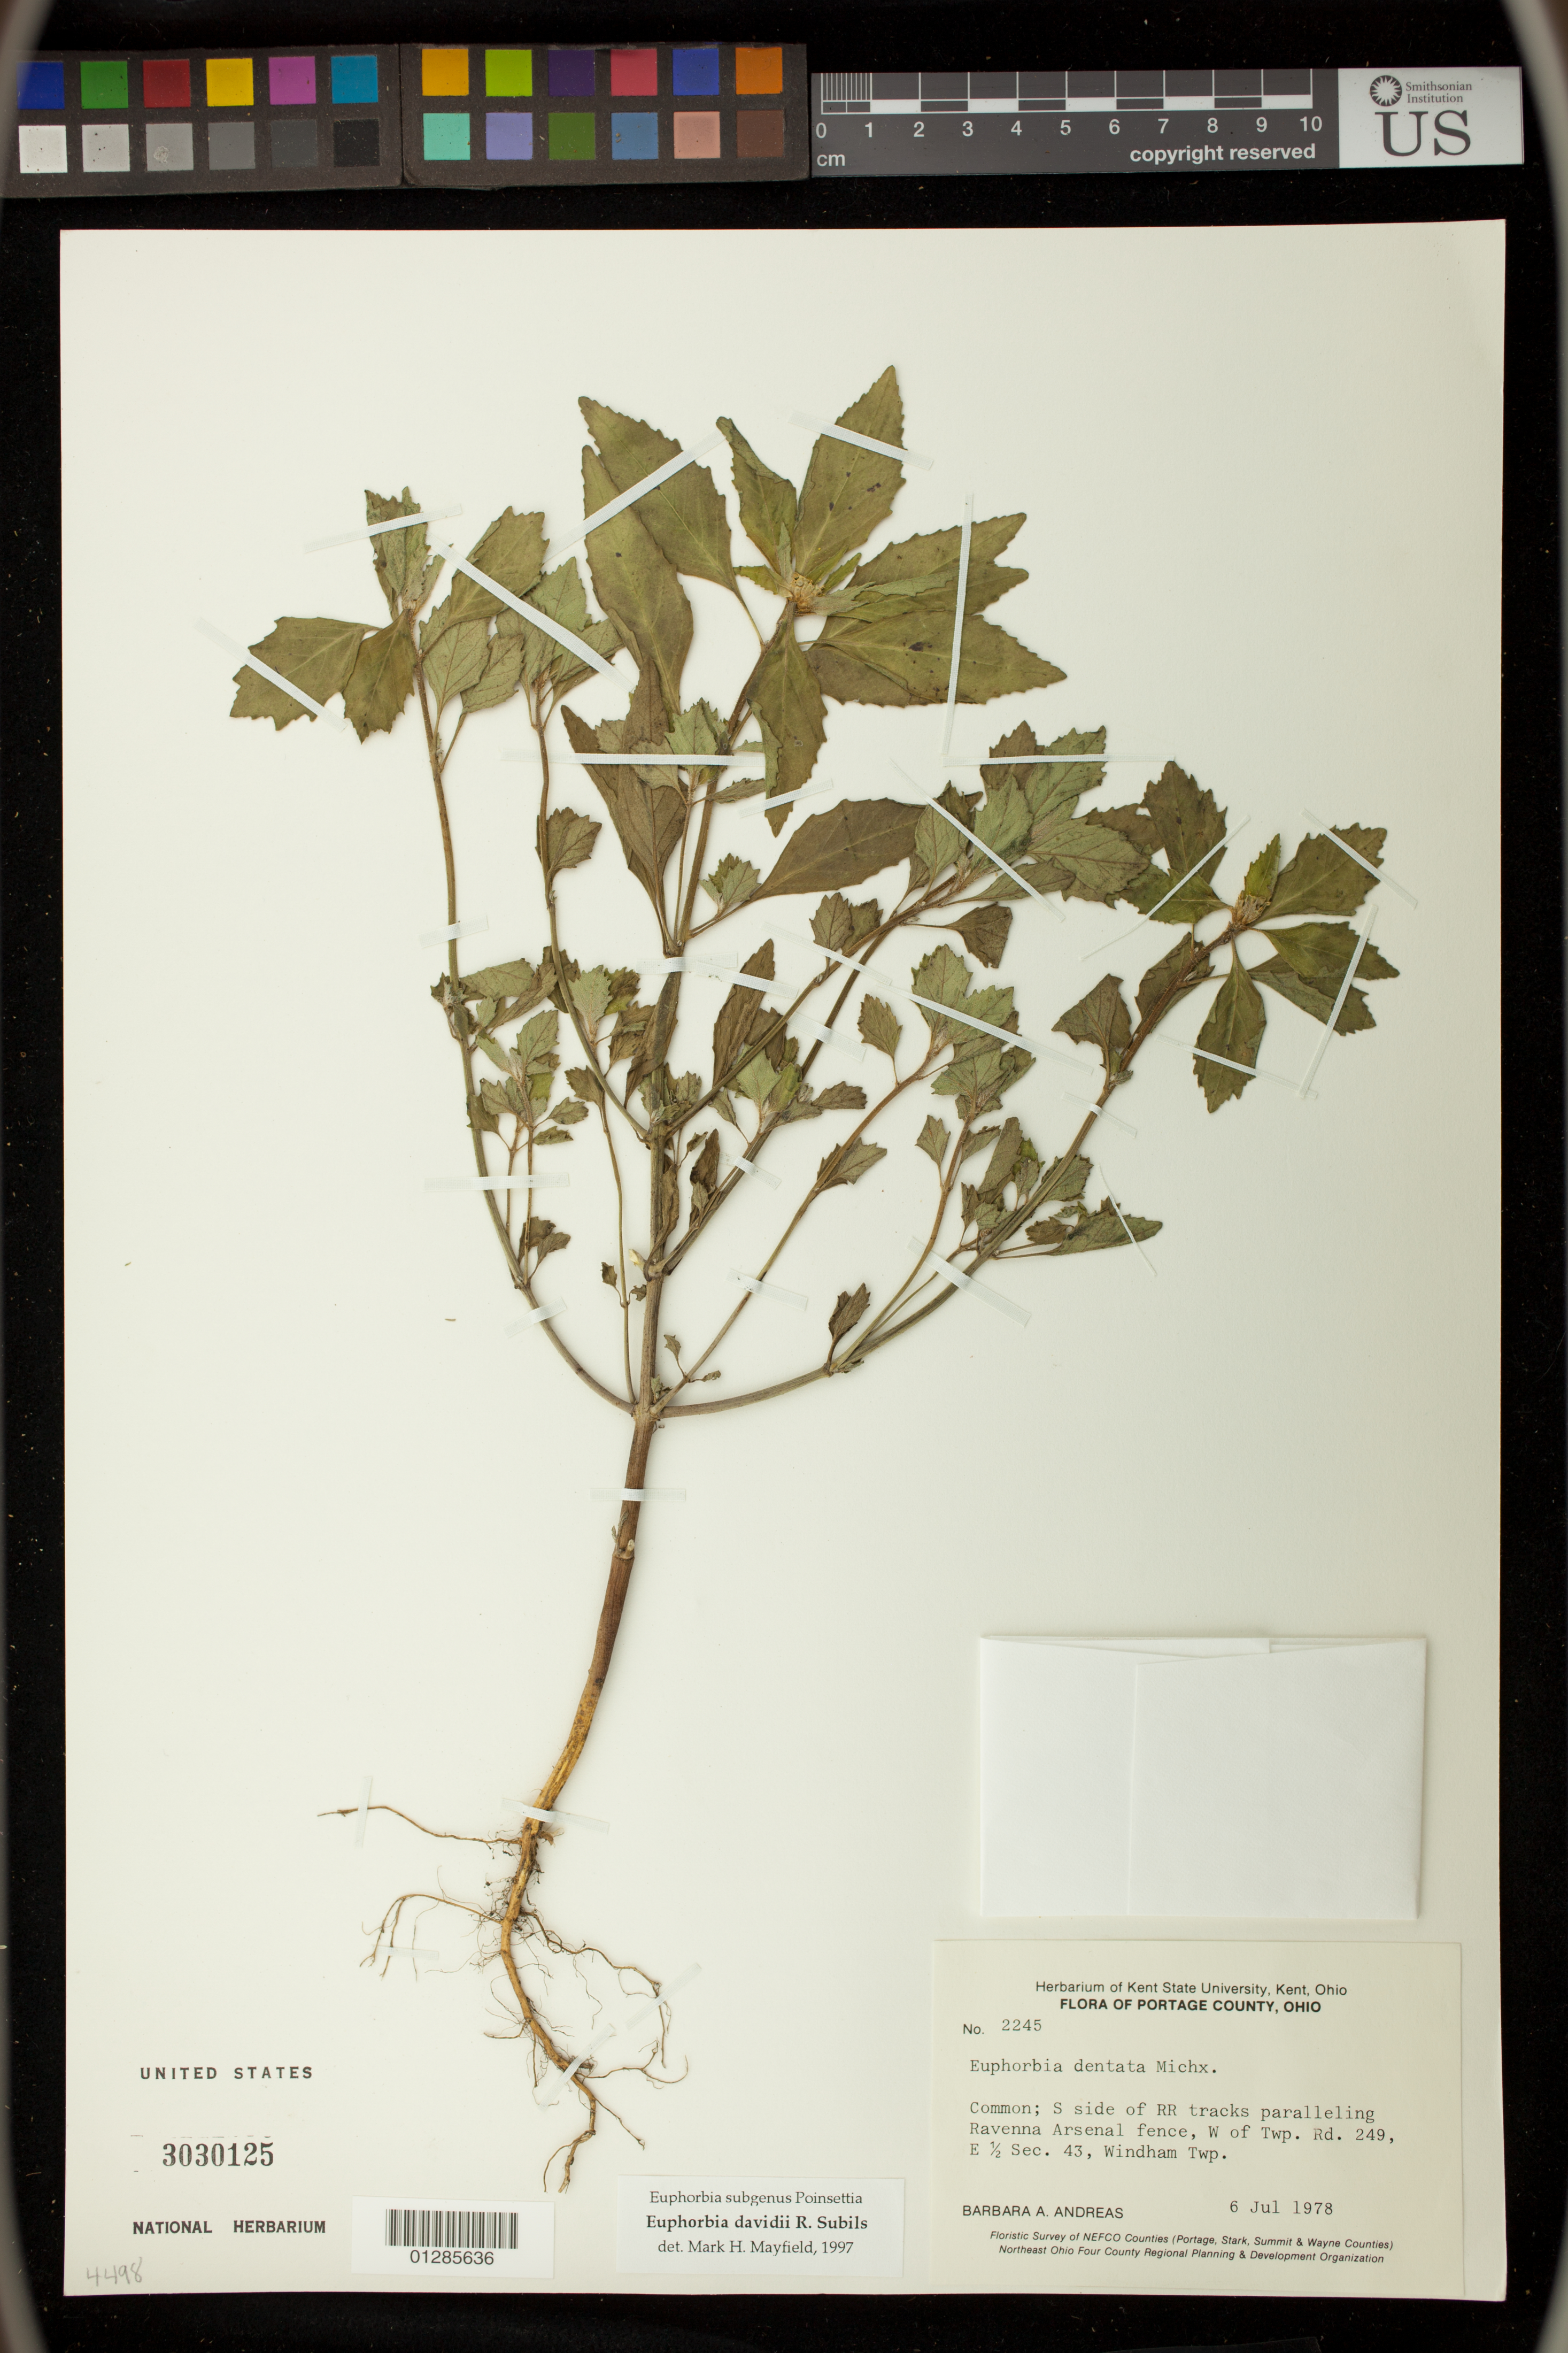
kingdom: Plantae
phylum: Tracheophyta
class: Magnoliopsida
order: Malpighiales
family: Euphorbiaceae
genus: Euphorbia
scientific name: Euphorbia davidii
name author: Subils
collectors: B. A. Andreas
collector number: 2245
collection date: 1978-07-06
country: United States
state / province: Ohio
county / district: Portage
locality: S side of RR tracks paralleling Ravenna Arsenal fence, W of TWP, Rd. 249, E 1/2 Sec. 43, Windham Twp.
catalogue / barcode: US 3030125